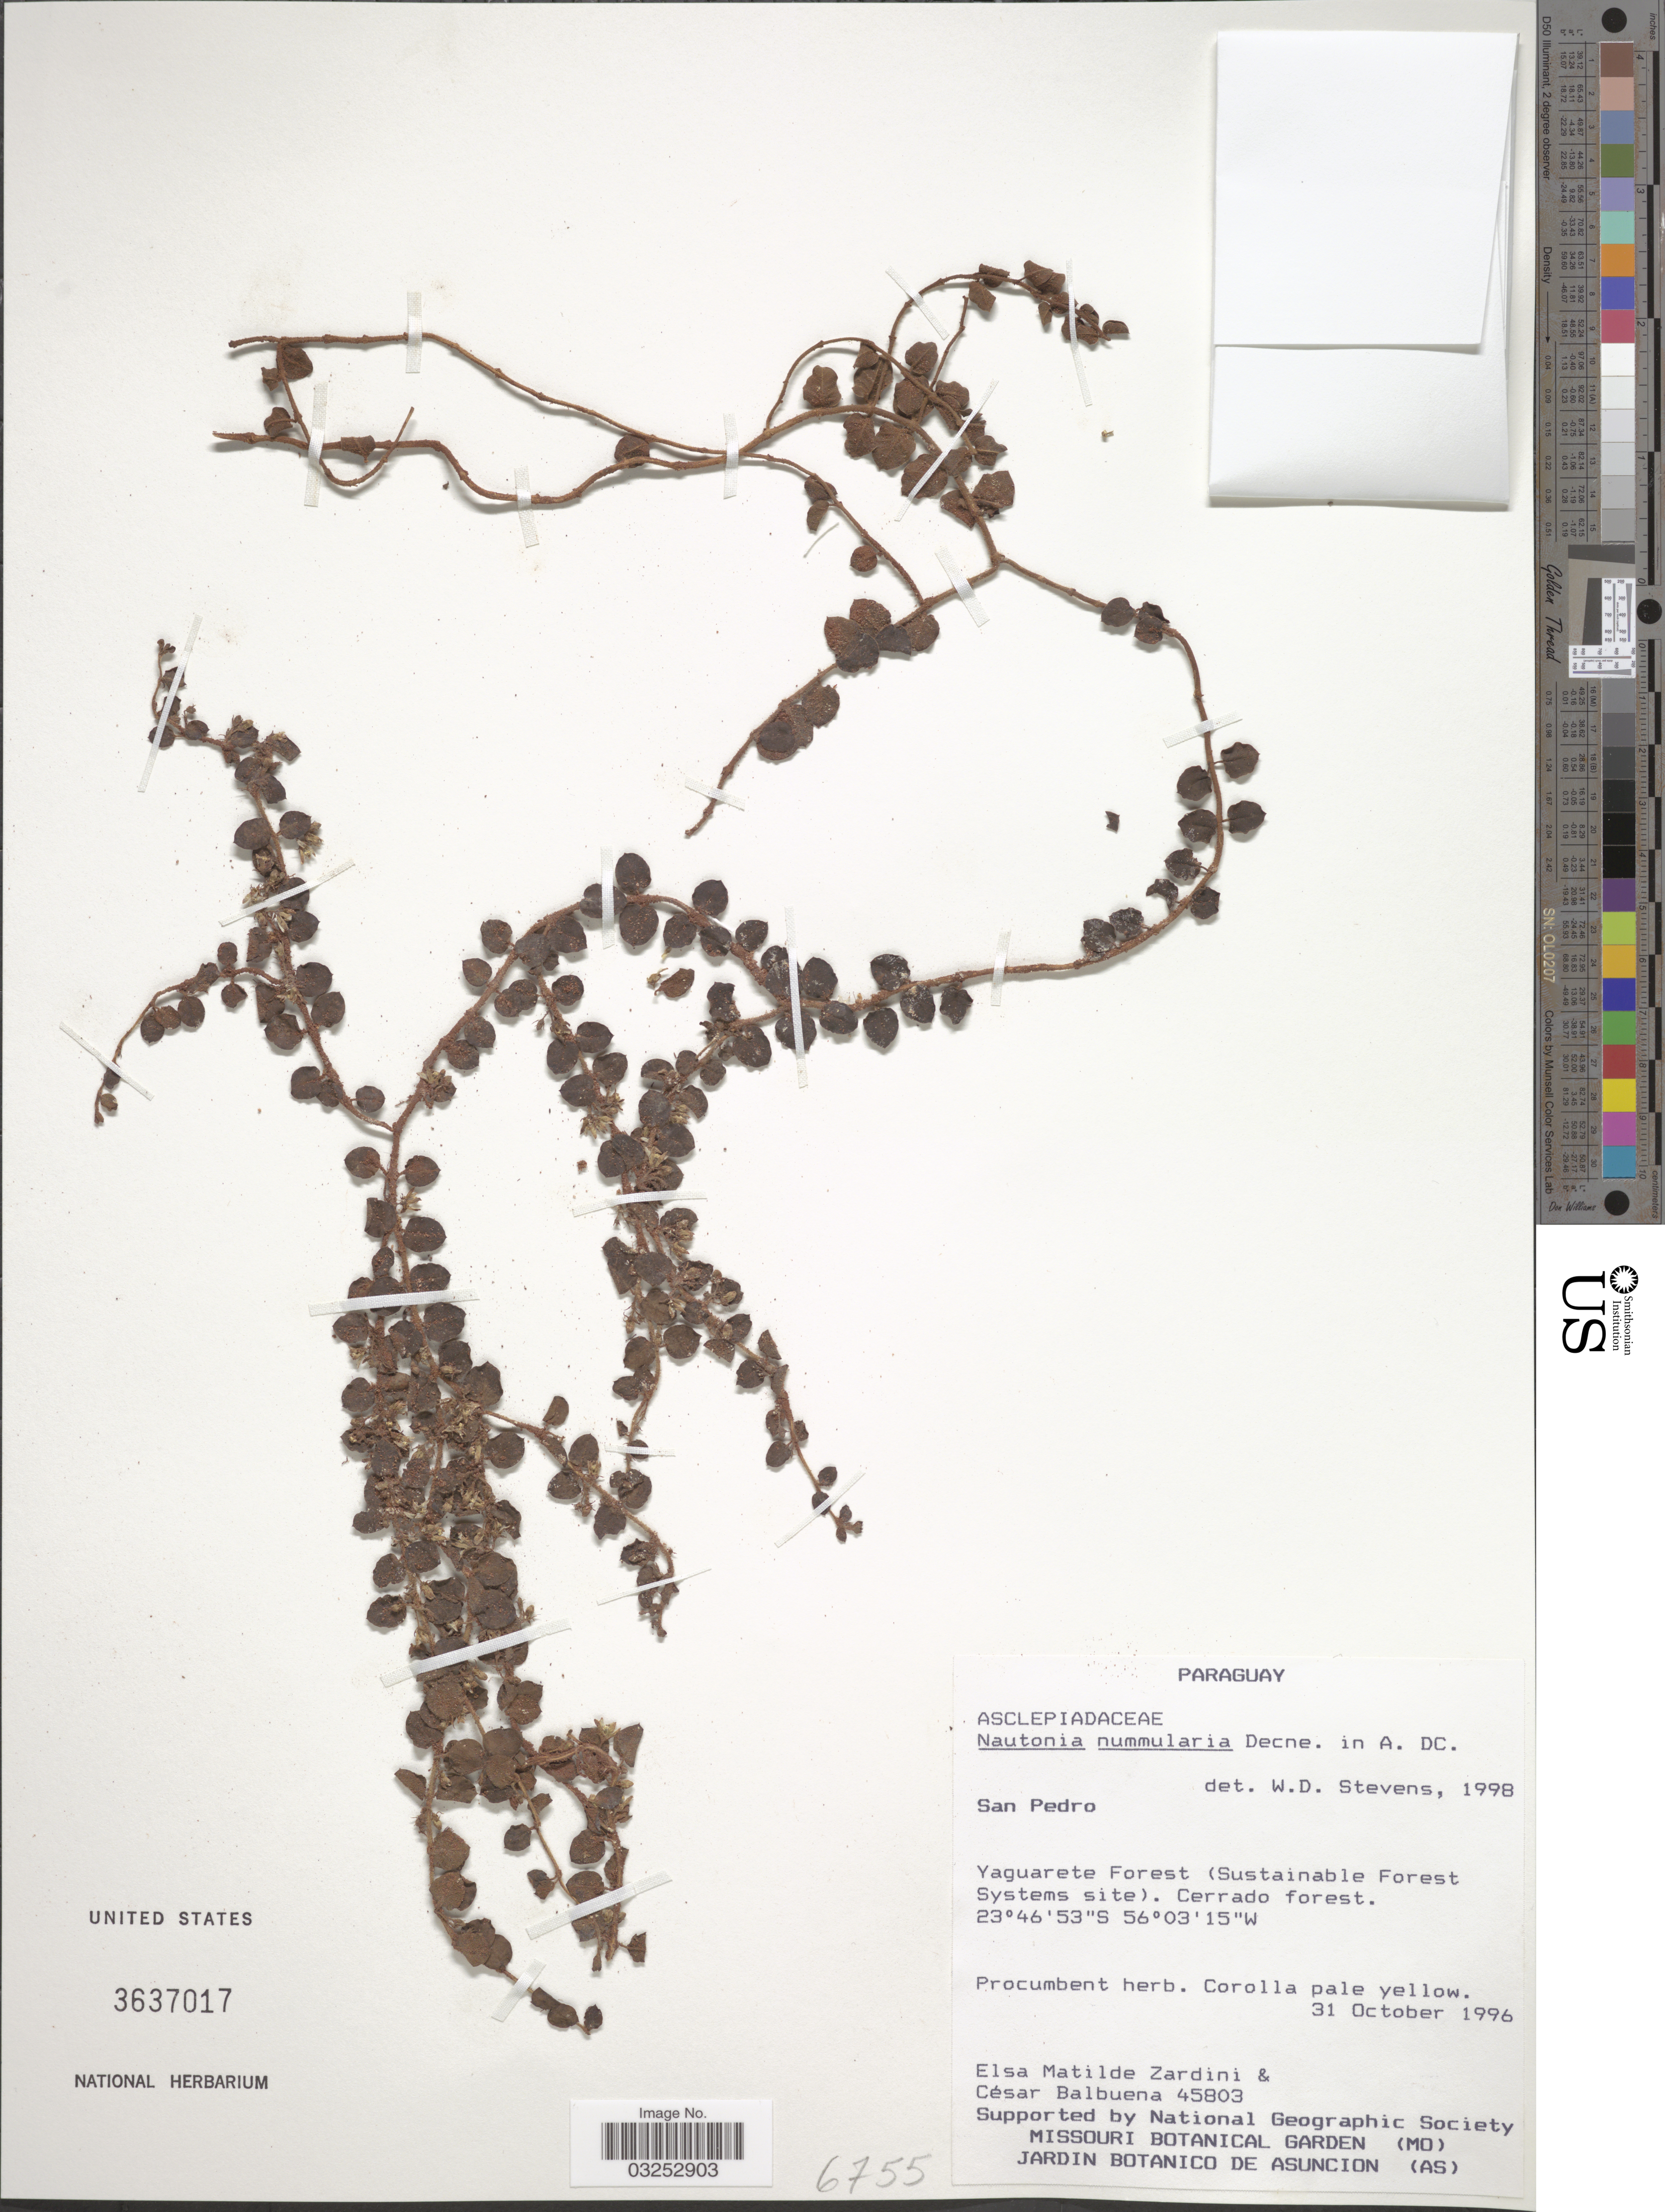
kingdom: Plantae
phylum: Tracheophyta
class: Magnoliopsida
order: Gentianales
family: Apocynaceae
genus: Nautonia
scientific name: Nautonia nummularia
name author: Decne.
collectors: E. M. Zardini & C. Balbuena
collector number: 45803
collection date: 1996-10-31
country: Paraguay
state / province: San Pedro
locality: Yaguarete Forest (Sustainable Forest Systems site) Cerrado forest.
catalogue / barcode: US 3637017